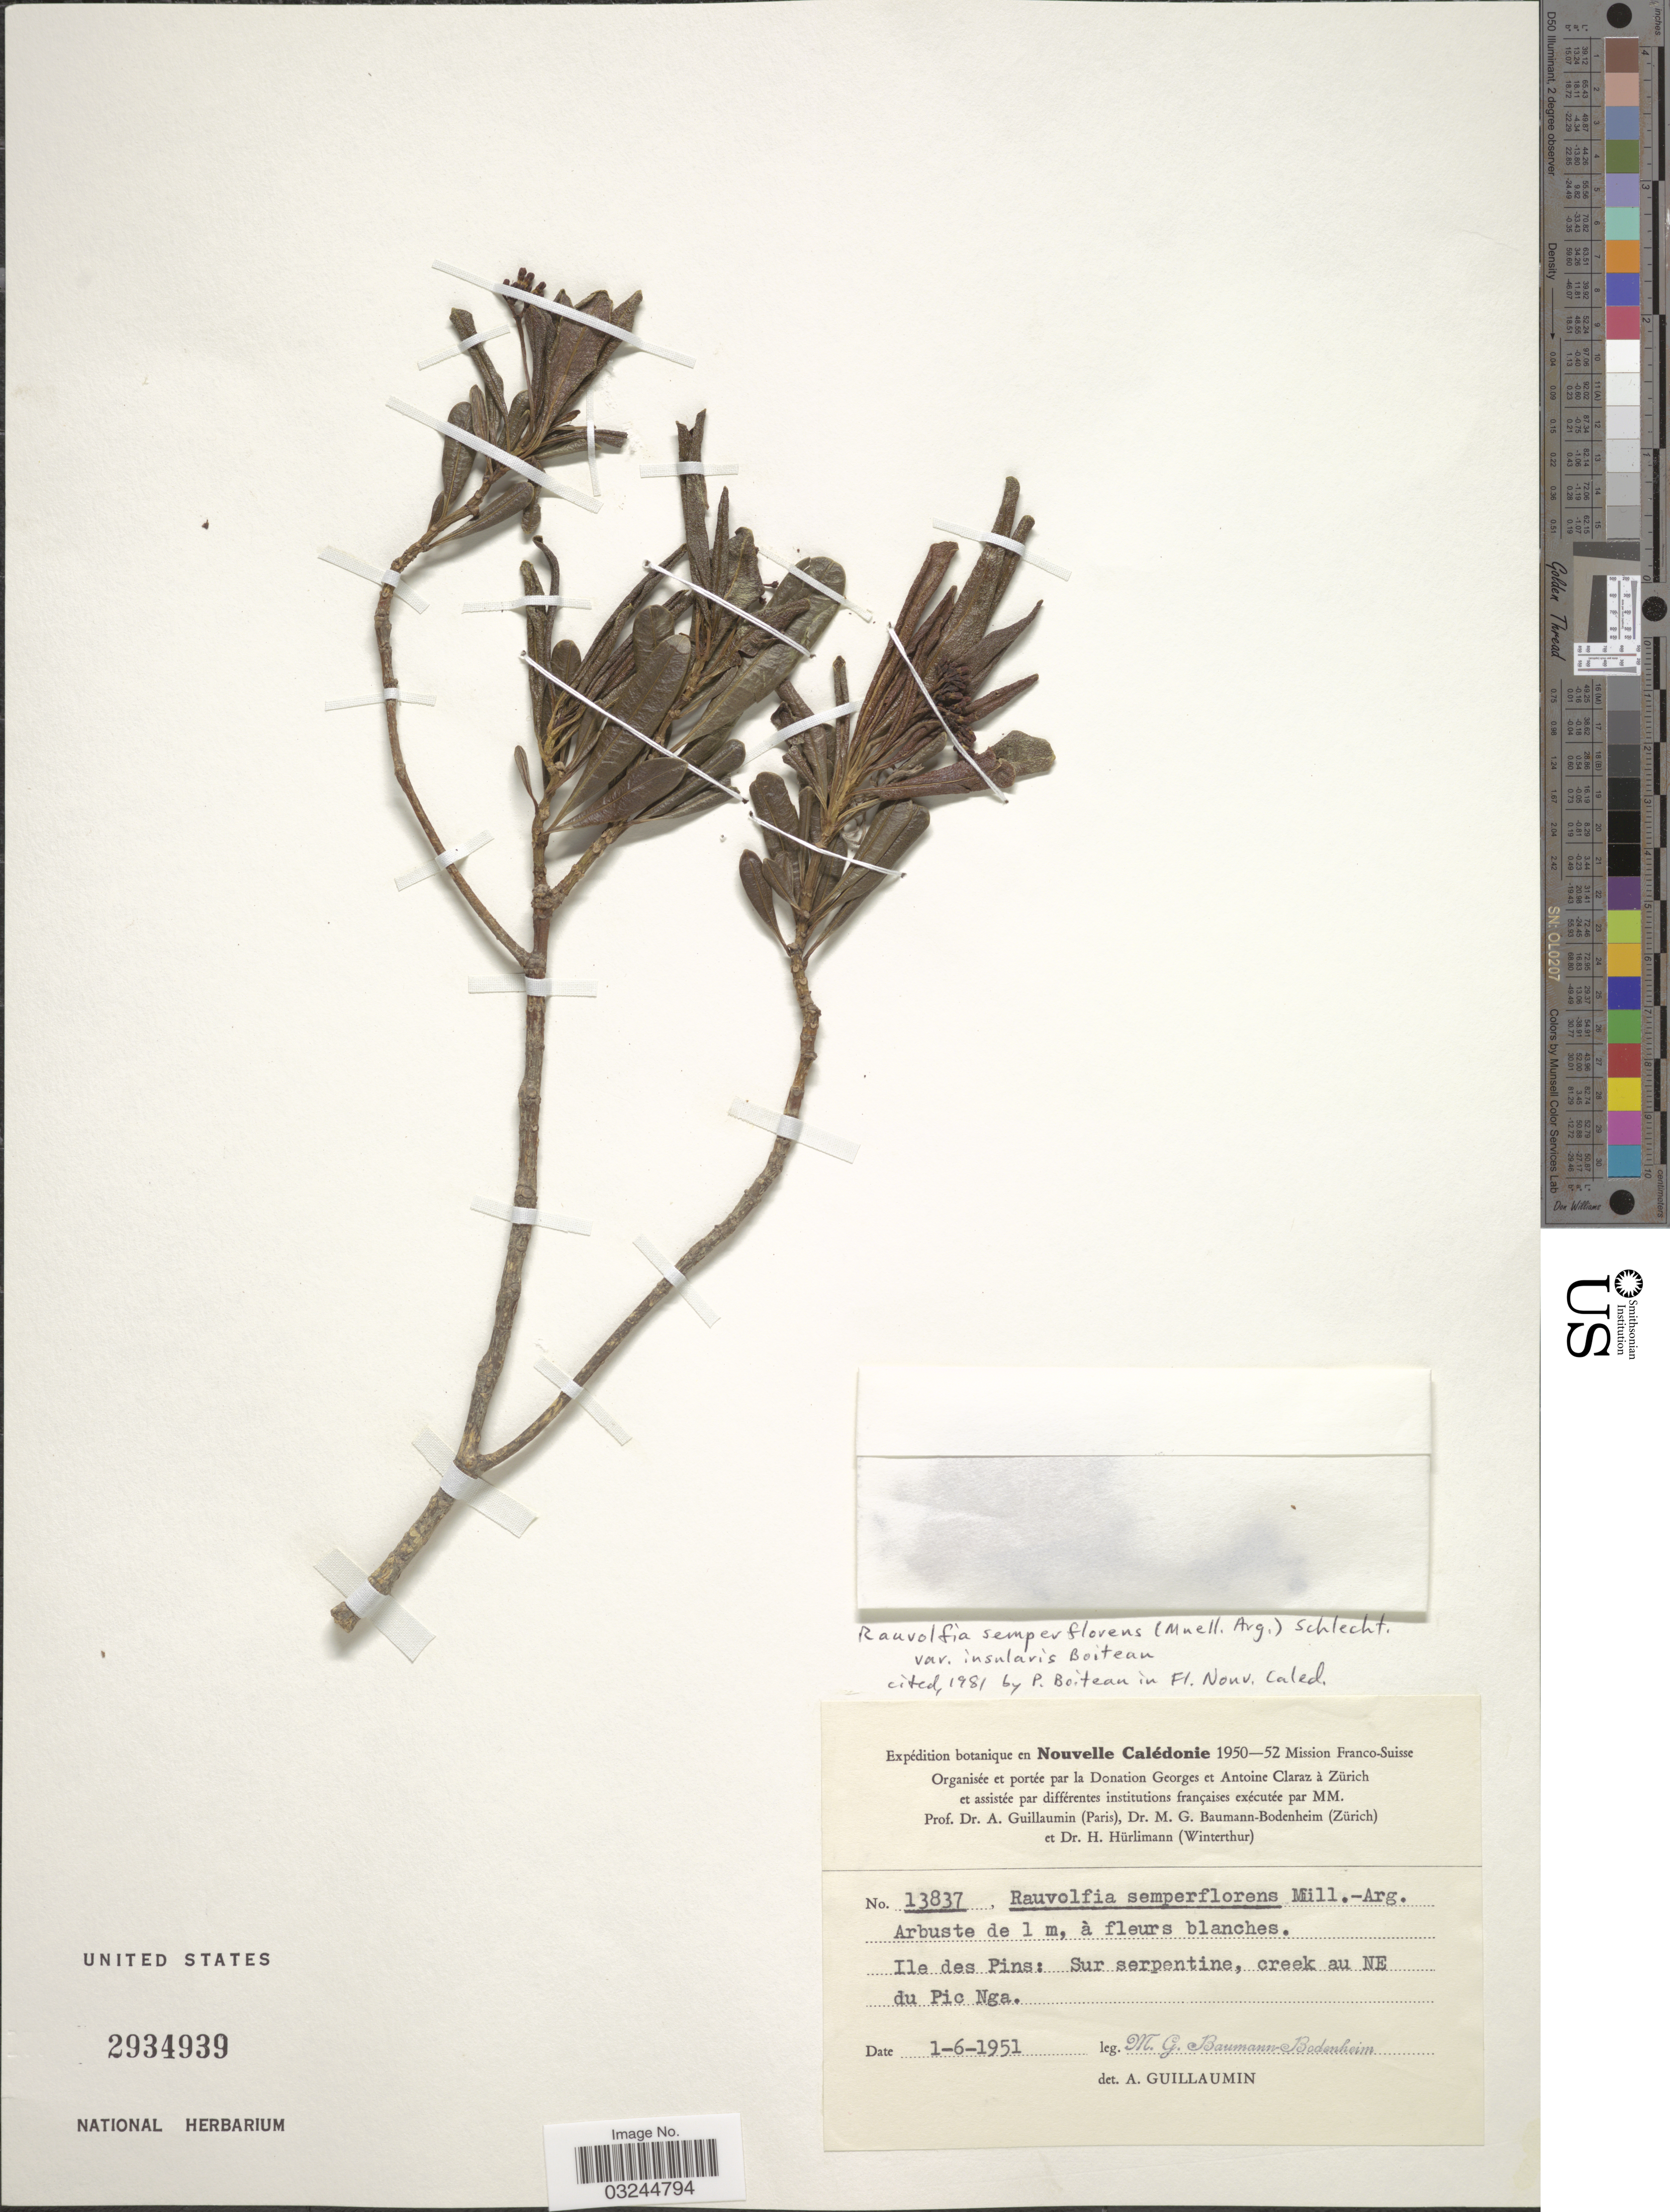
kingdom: Plantae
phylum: Tracheophyta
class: Magnoliopsida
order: Gentianales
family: Apocynaceae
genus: Rauvolfia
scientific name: Rauvolfia semperflorens var. insularis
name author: Boiteau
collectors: M. G. Baumann-Bodenheim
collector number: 13837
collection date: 1951-06-01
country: New Caledonia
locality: Nouvelle Calédonie. Ile des Pins: Sur serpentine, creek au NE du Pic Nga.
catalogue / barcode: US 2934939